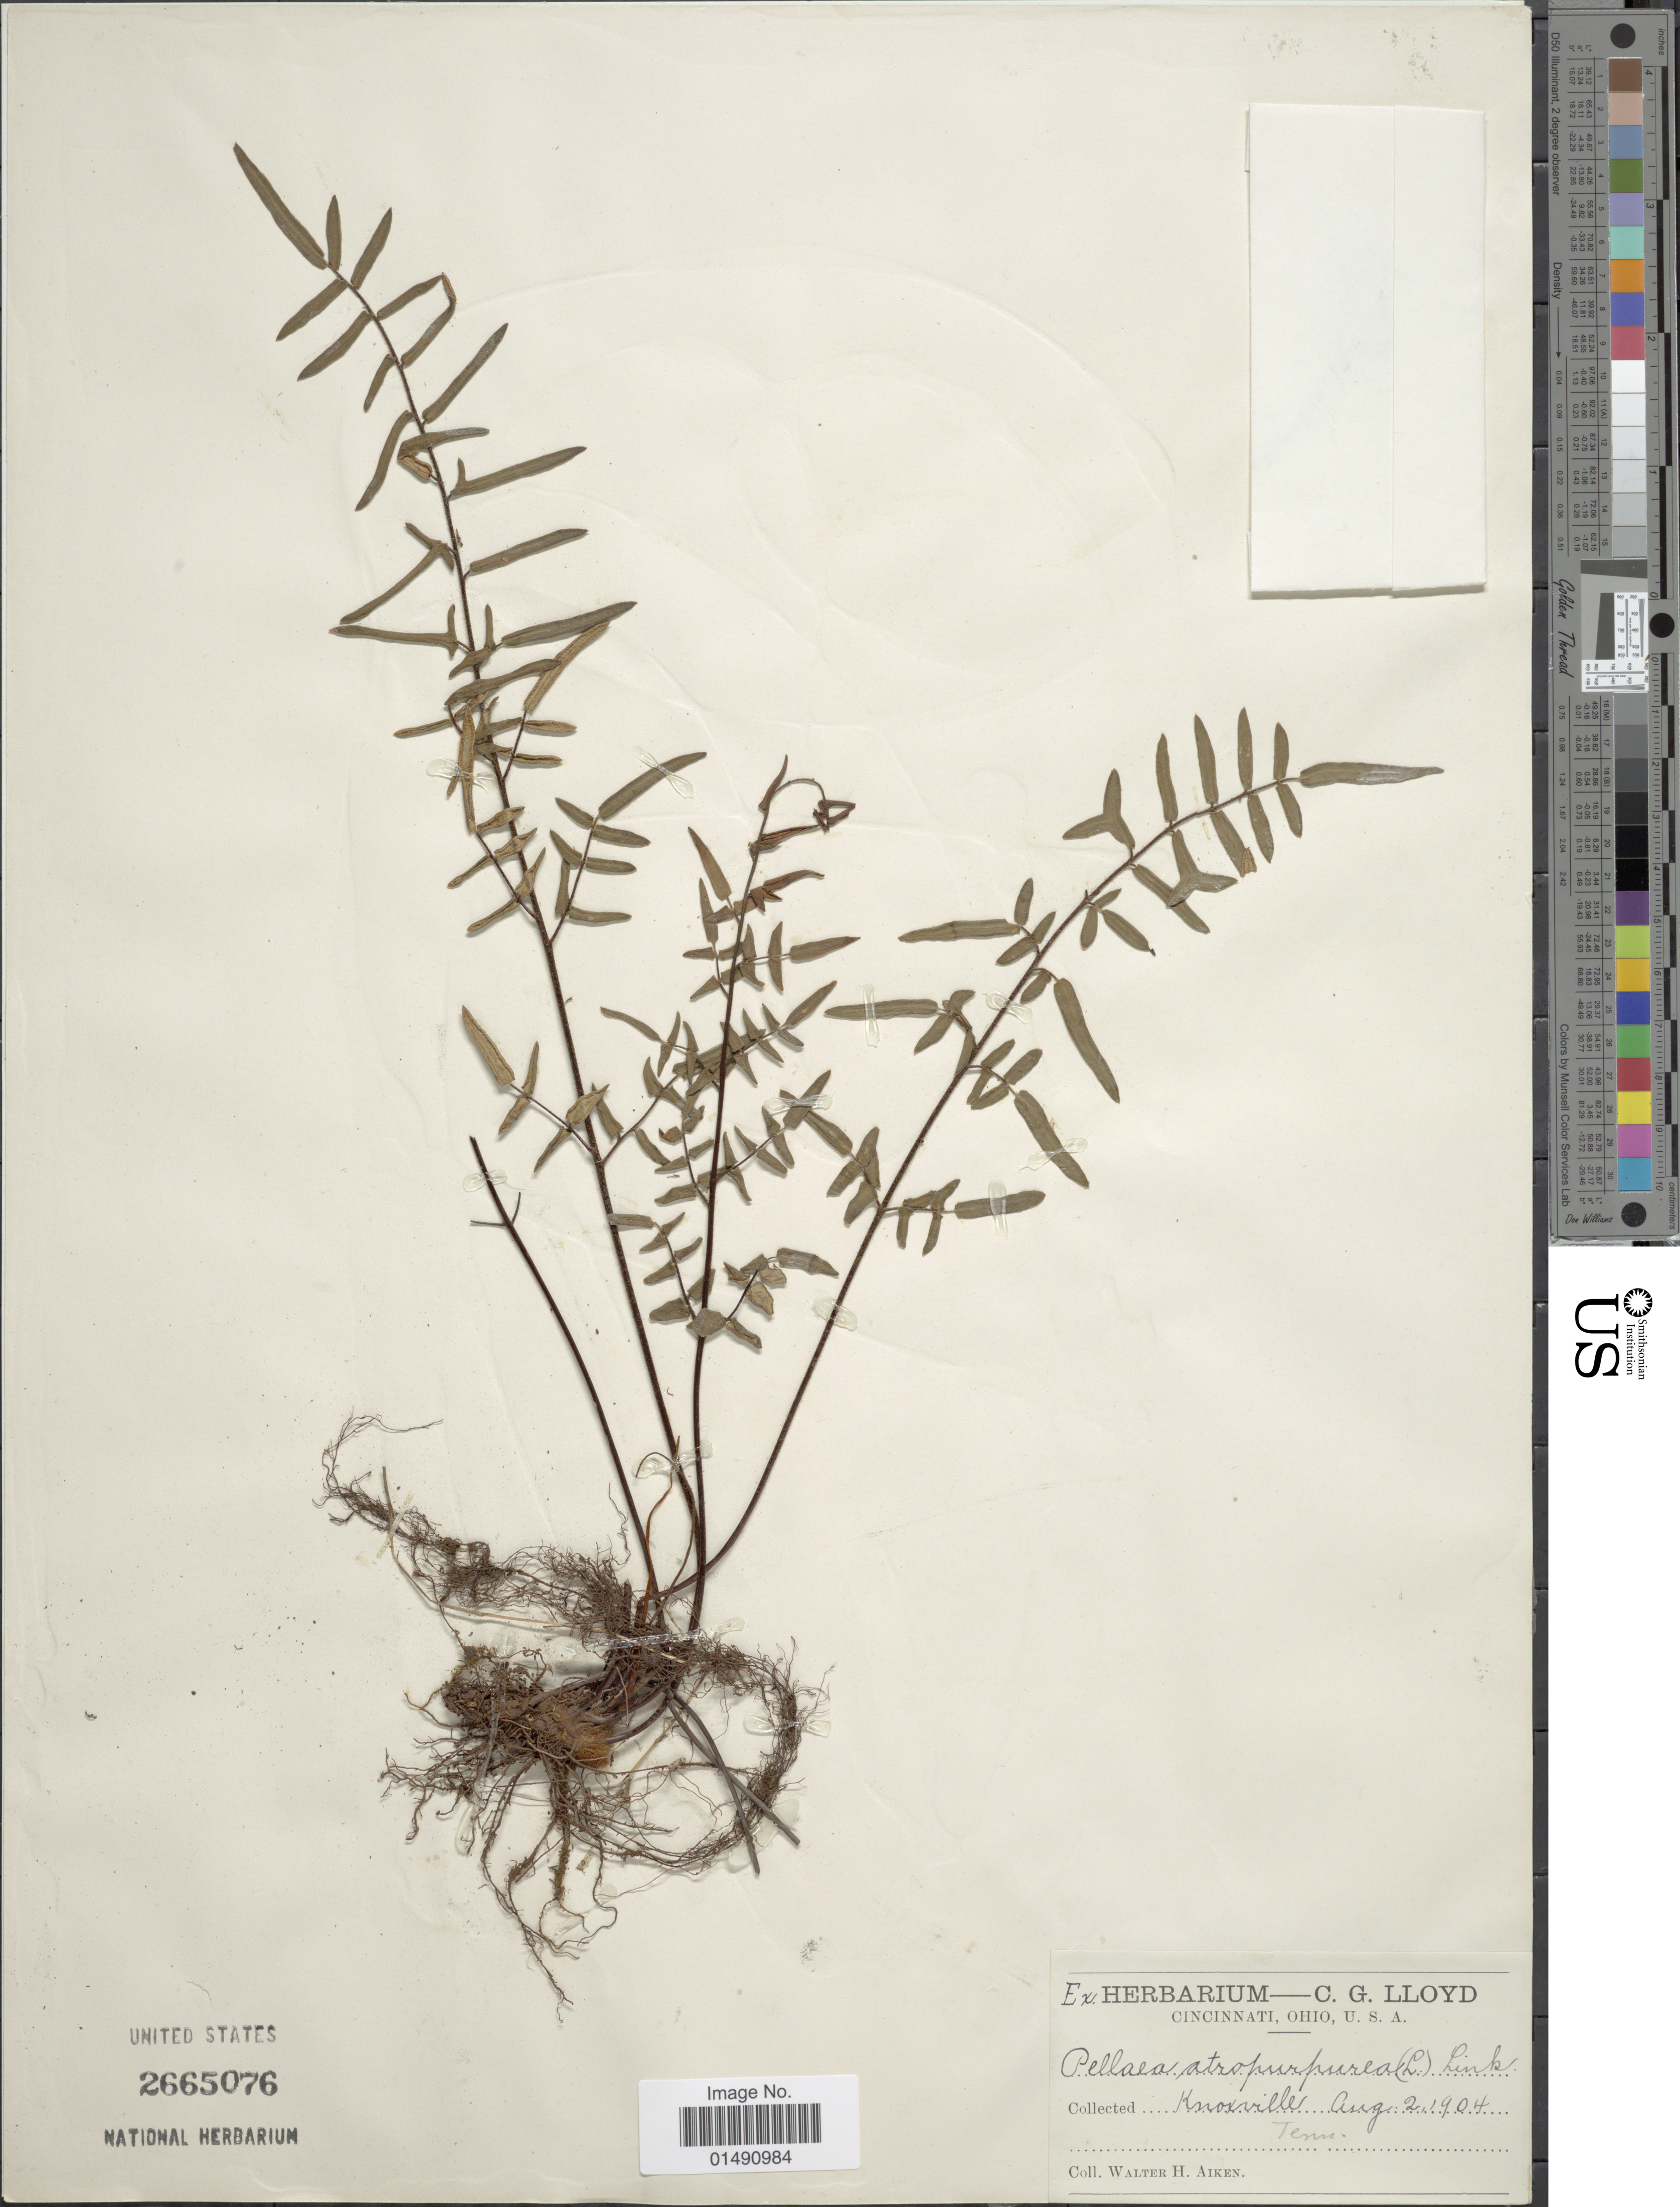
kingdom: Plantae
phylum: Tracheophyta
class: Polypodiopsida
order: Polypodiales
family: Pteridaceae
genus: Pellaea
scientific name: Pellaea atropurpurea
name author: (L.) Link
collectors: W. Aiken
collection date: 1904-08-02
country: United States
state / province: Tennessee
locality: Knoxville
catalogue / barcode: US 2665076